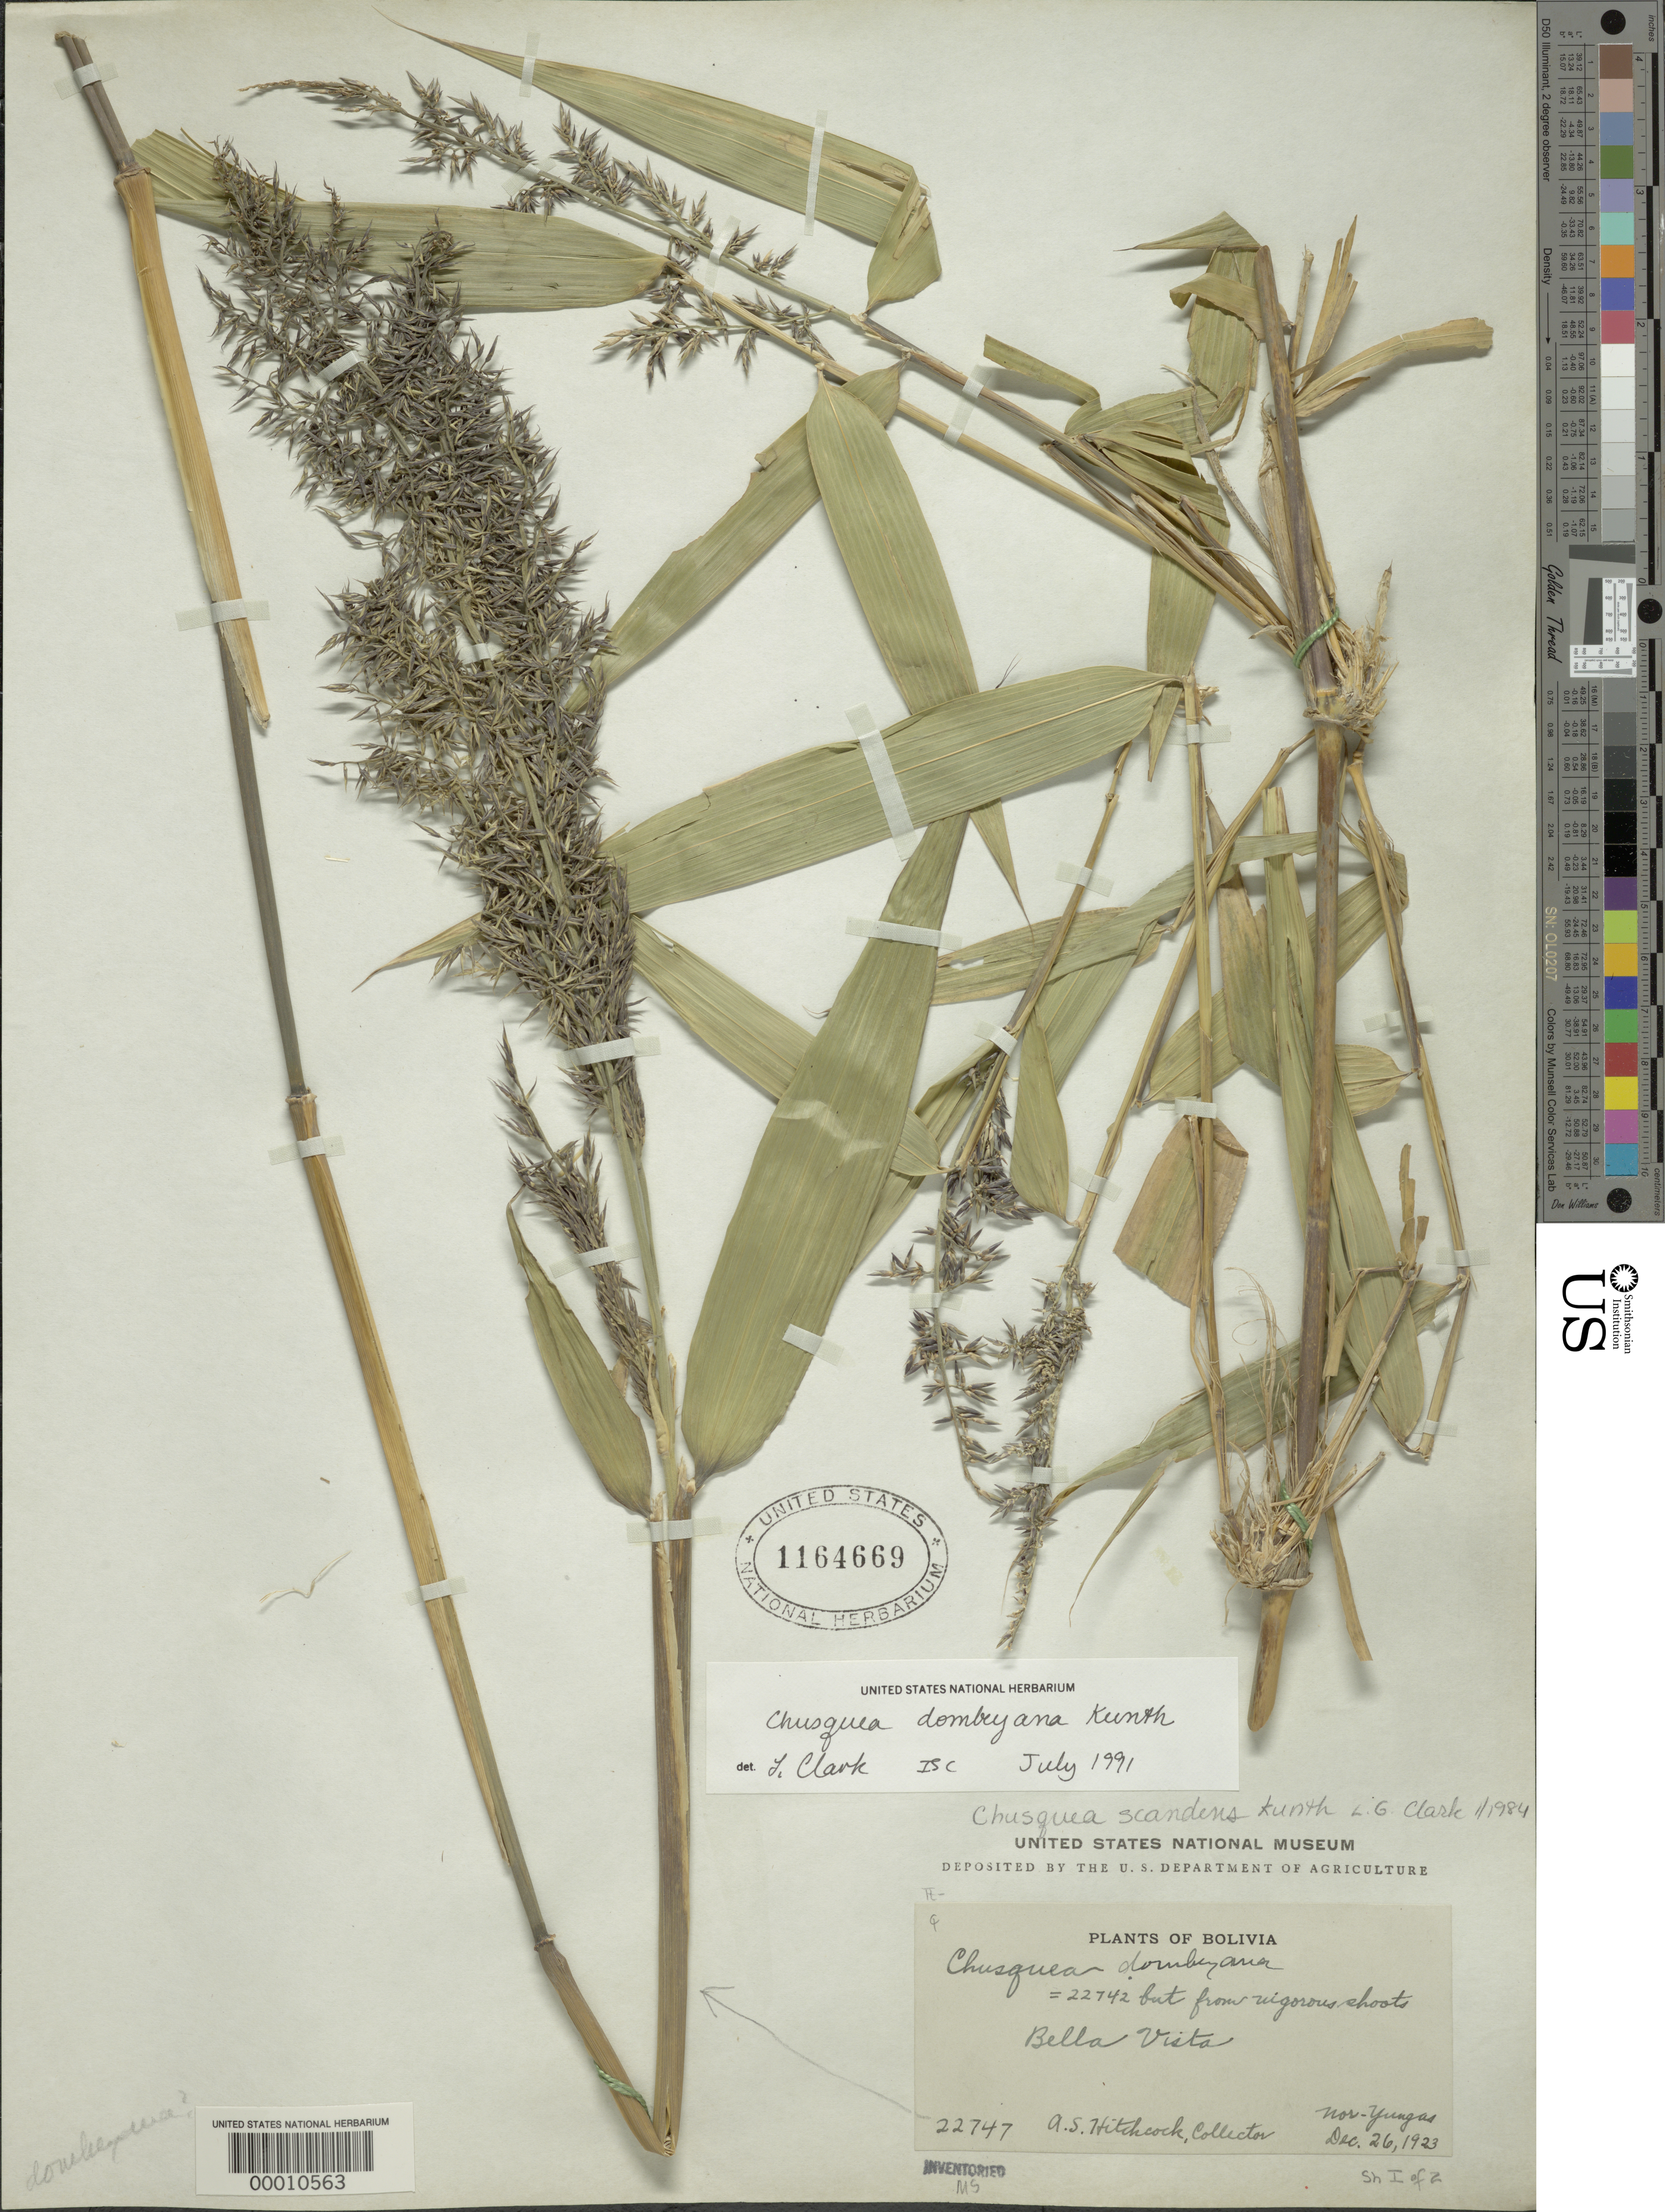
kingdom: Plantae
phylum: Tracheophyta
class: Liliopsida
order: Poales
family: Poaceae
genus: Chusquea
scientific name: Chusquea dombeyana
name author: Kunth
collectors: A. S. Hitchcock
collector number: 22747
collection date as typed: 26 Dec 1923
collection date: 1923-12-26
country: Bolivia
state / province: La Paz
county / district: Nor Yungas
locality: Bella Vista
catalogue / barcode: US 1164669